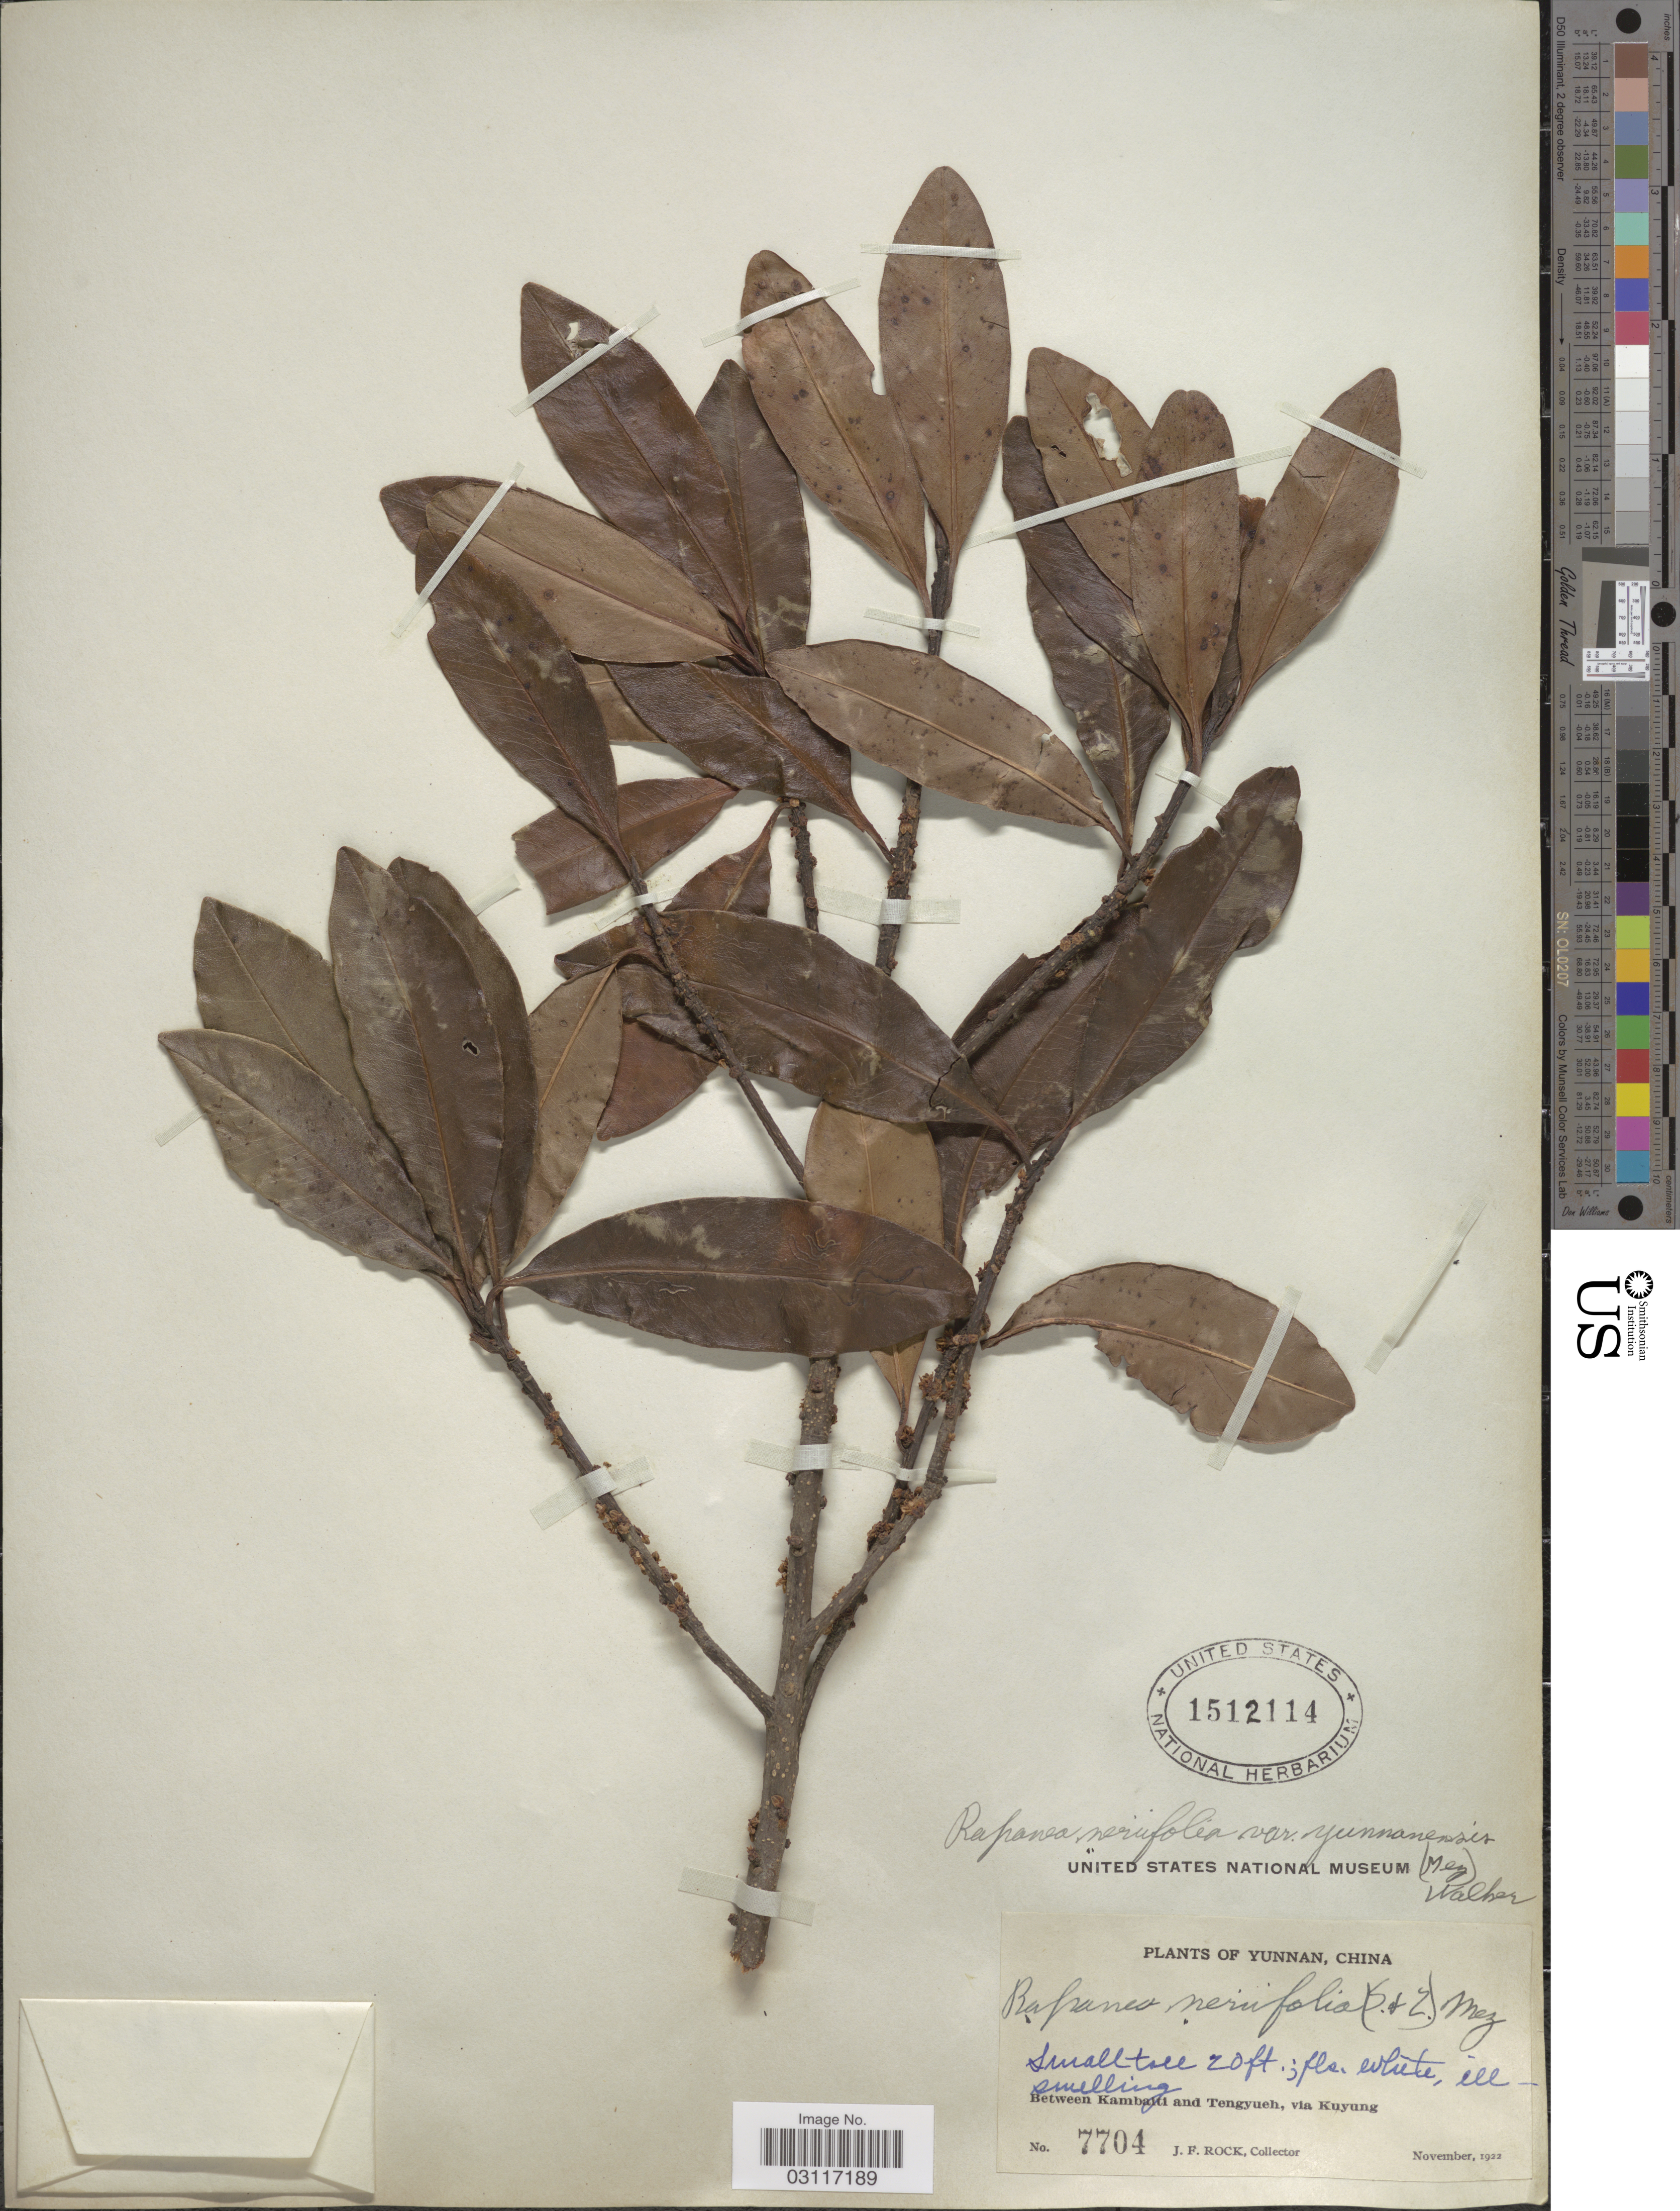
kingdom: Plantae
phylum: Tracheophyta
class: Magnoliopsida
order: Ericales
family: Primulaceae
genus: Myrsine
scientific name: Myrsine seguinii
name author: H. Lév.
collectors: J. Rock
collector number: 7704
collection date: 1922-11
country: China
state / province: Yunnan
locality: Between kambaiti and Tengyueh, via Kuyung.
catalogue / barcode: US 1512114